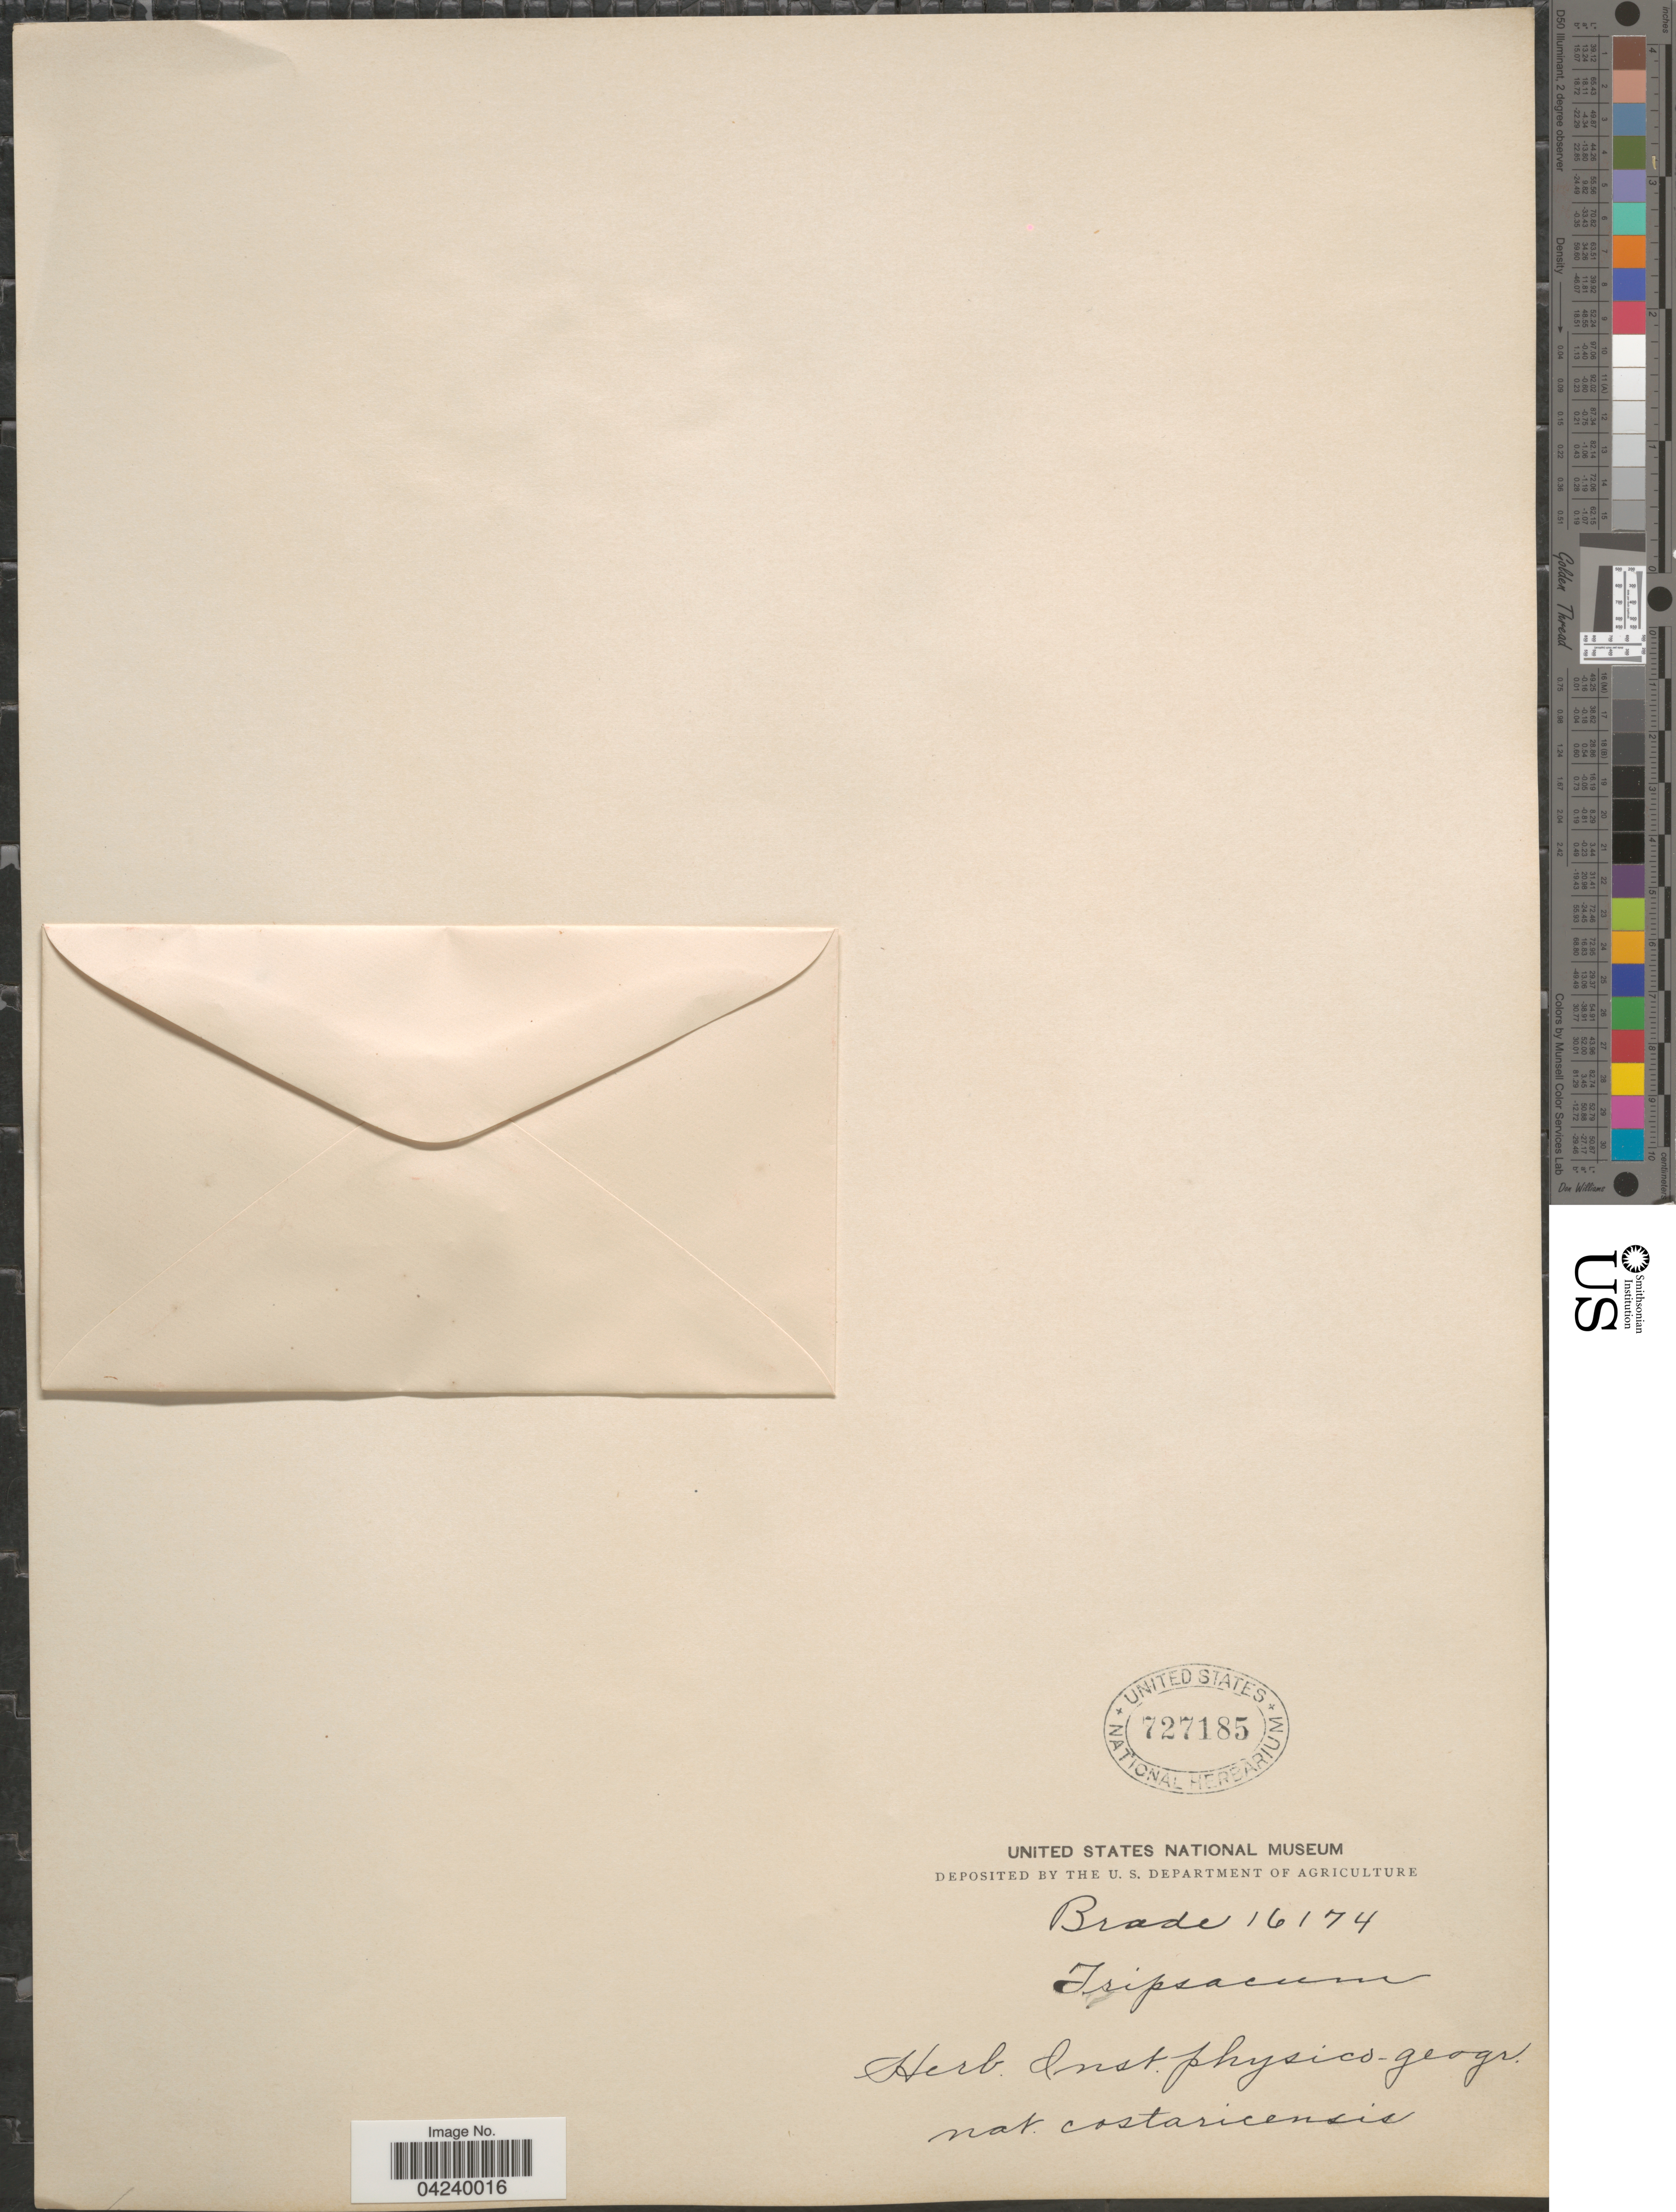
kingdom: Plantae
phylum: Tracheophyta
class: Liliopsida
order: Poales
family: Poaceae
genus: Tripsacum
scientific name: Tripsacum sp.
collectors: -- Brade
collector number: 16174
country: Costa Rica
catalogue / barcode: US 727185